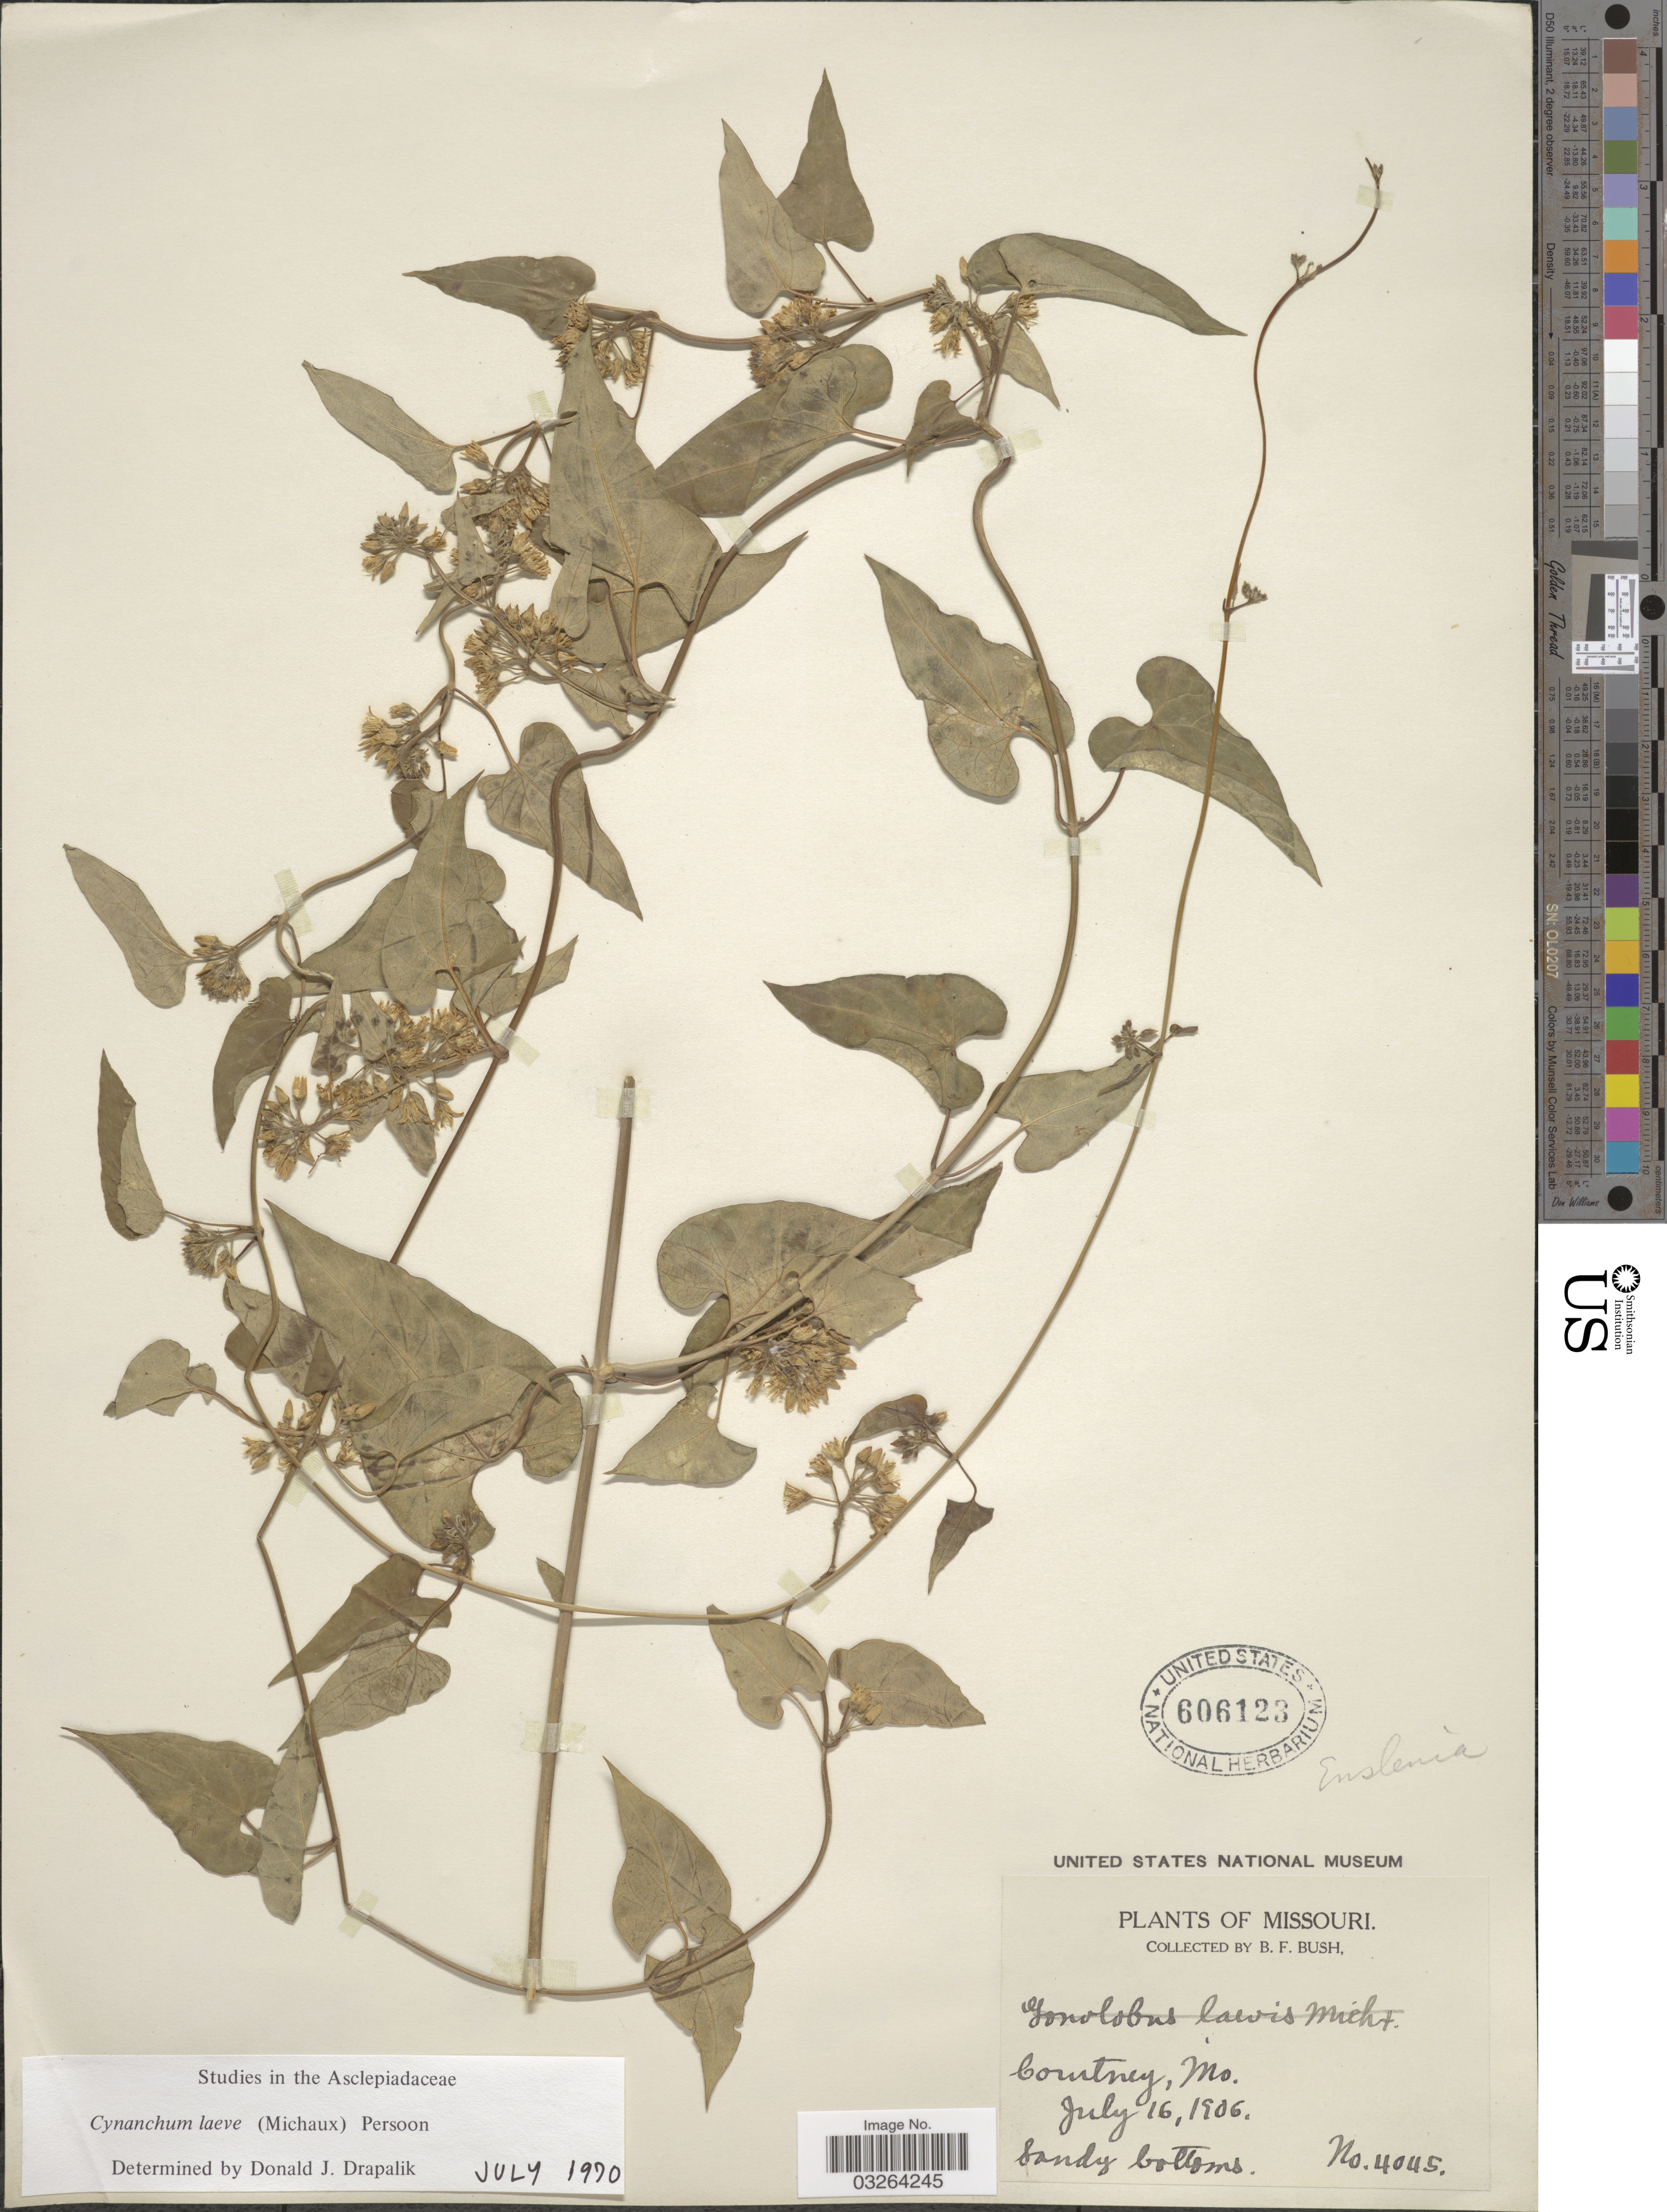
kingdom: Plantae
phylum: Tracheophyta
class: Magnoliopsida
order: Gentianales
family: Apocynaceae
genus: Cynanchum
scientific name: Cynanchum laeve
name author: (Michx.) Pers.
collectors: B. F. Bush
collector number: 4045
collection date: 1906-07-16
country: United States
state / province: Missouri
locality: Courtney, Mo.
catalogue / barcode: US 606123